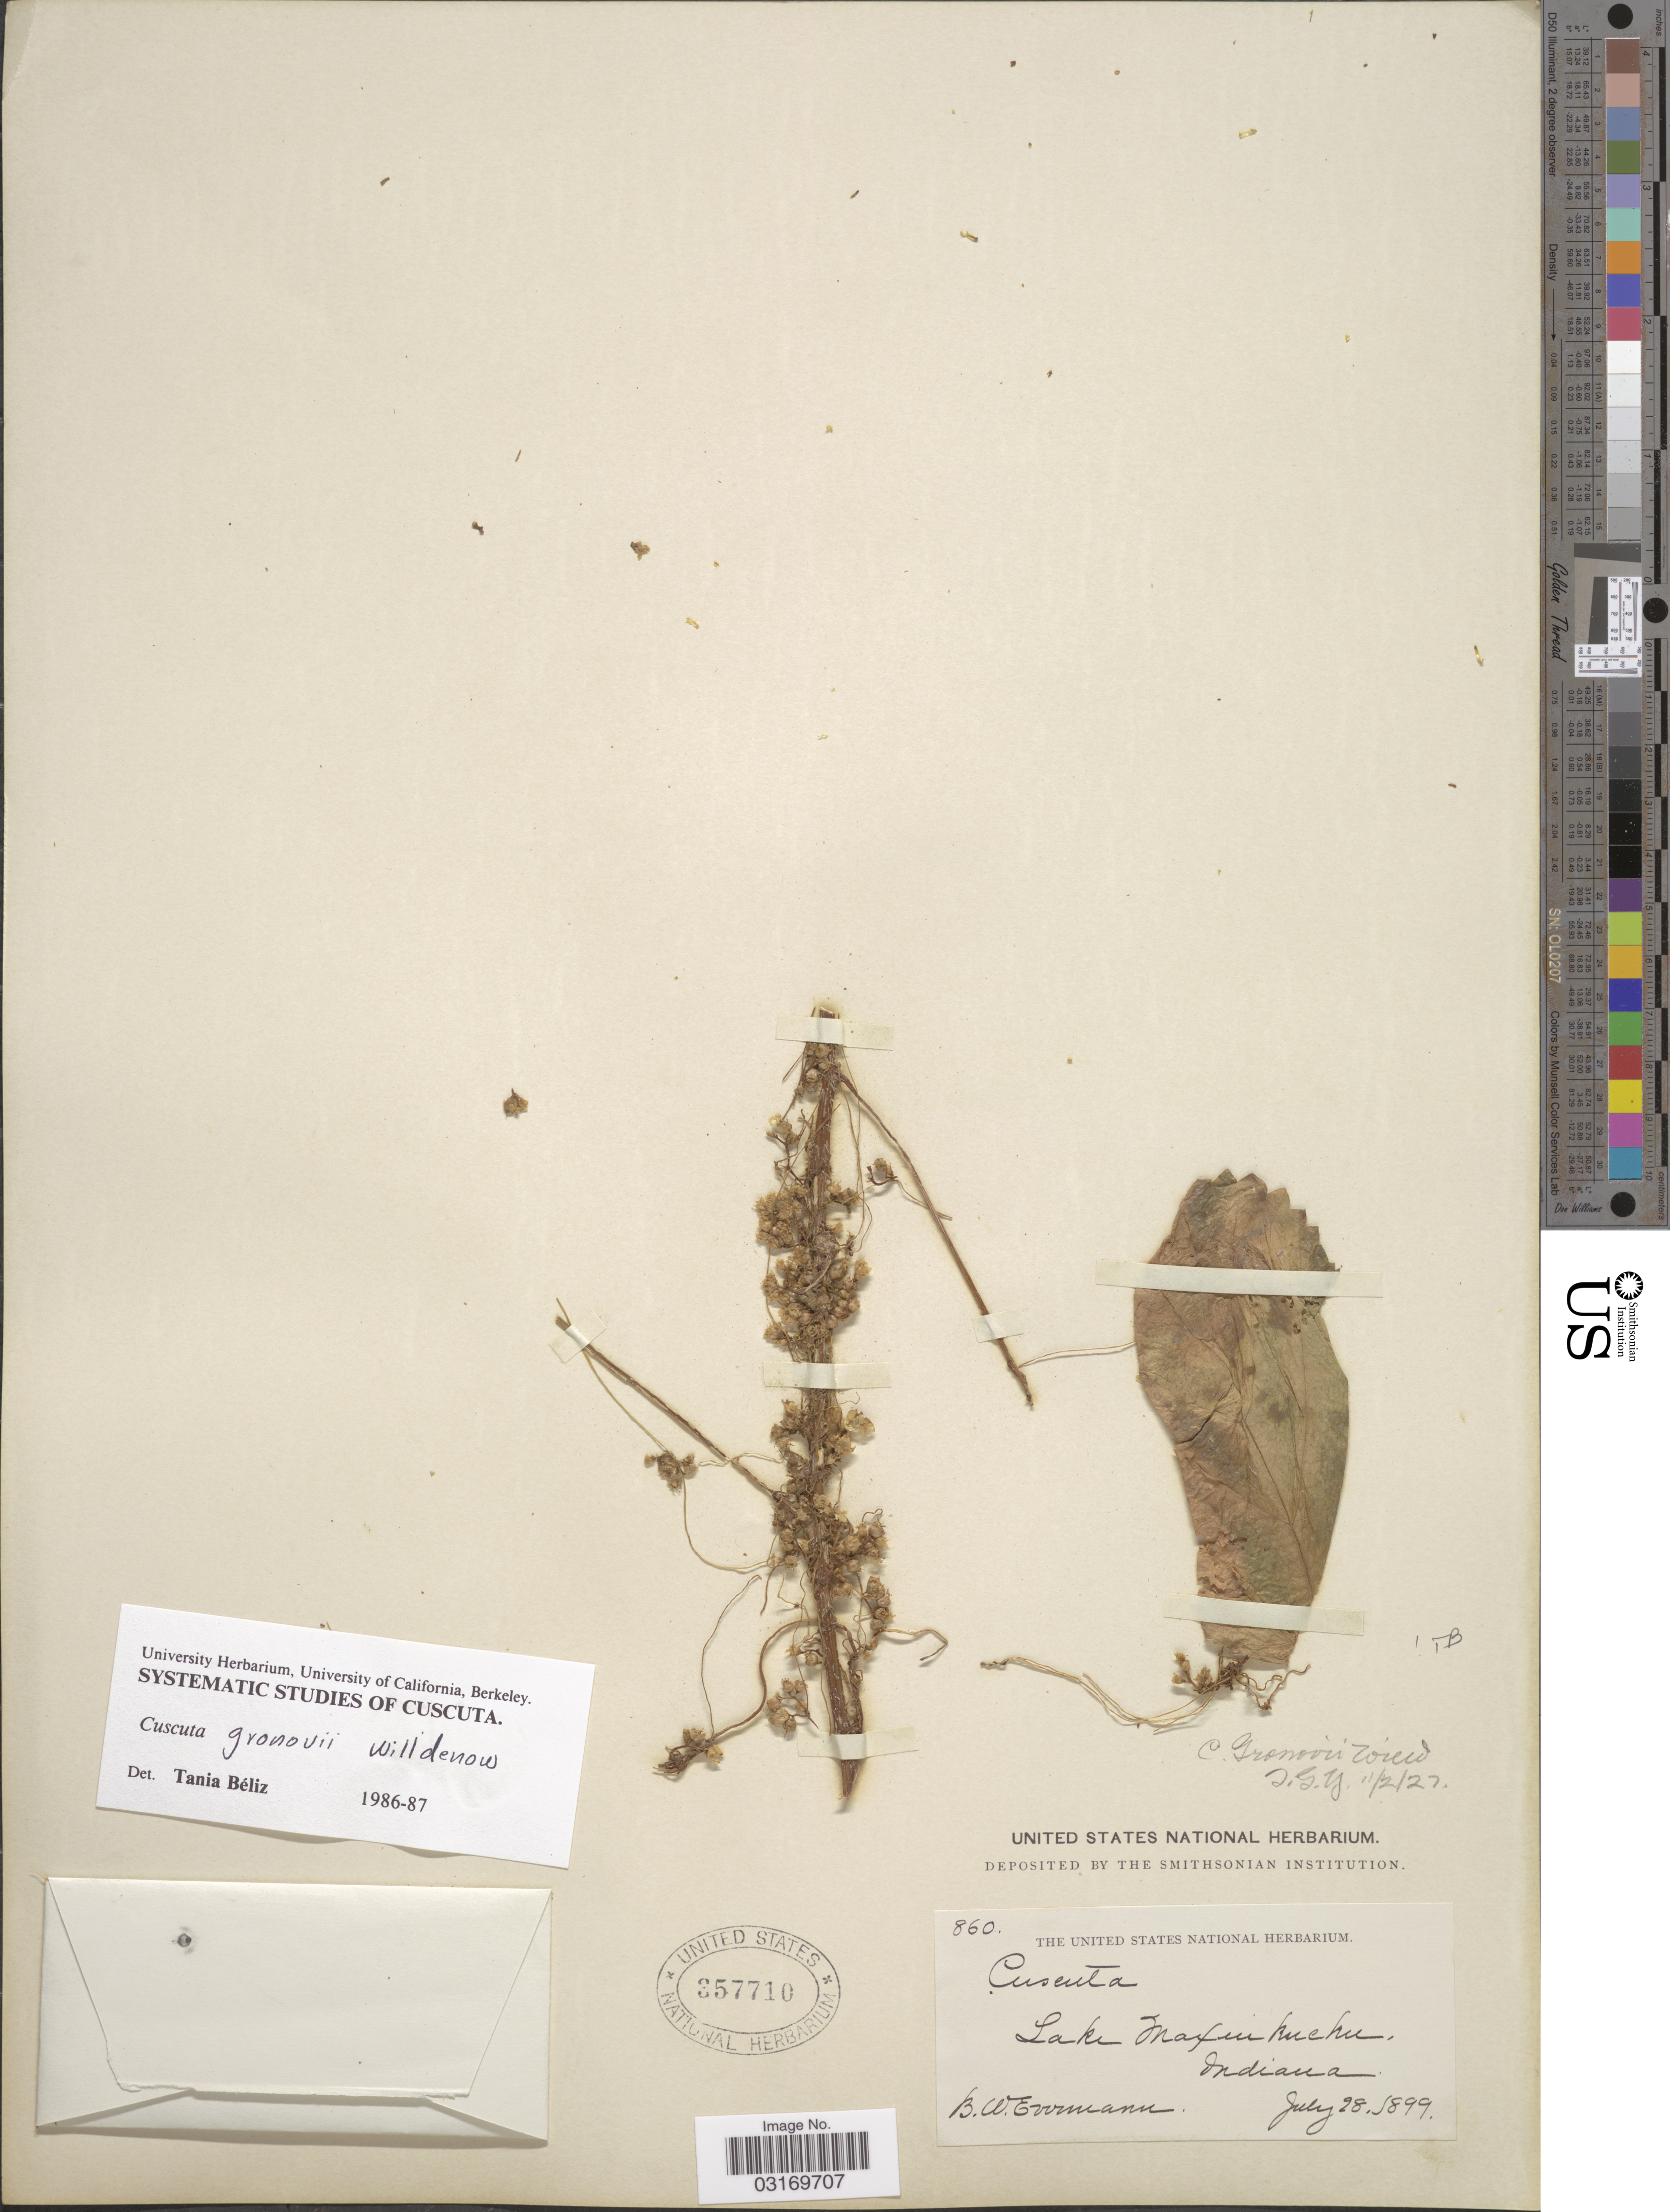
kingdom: Plantae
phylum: Tracheophyta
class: Magnoliopsida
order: Solanales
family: Convolvulaceae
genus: Cuscuta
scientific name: Cuscuta gronovii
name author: Willd. ex Schult.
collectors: B. W. Evermann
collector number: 860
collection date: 1899-07-29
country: United States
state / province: Indiana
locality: Lake Maxinkuckee.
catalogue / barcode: US 357710